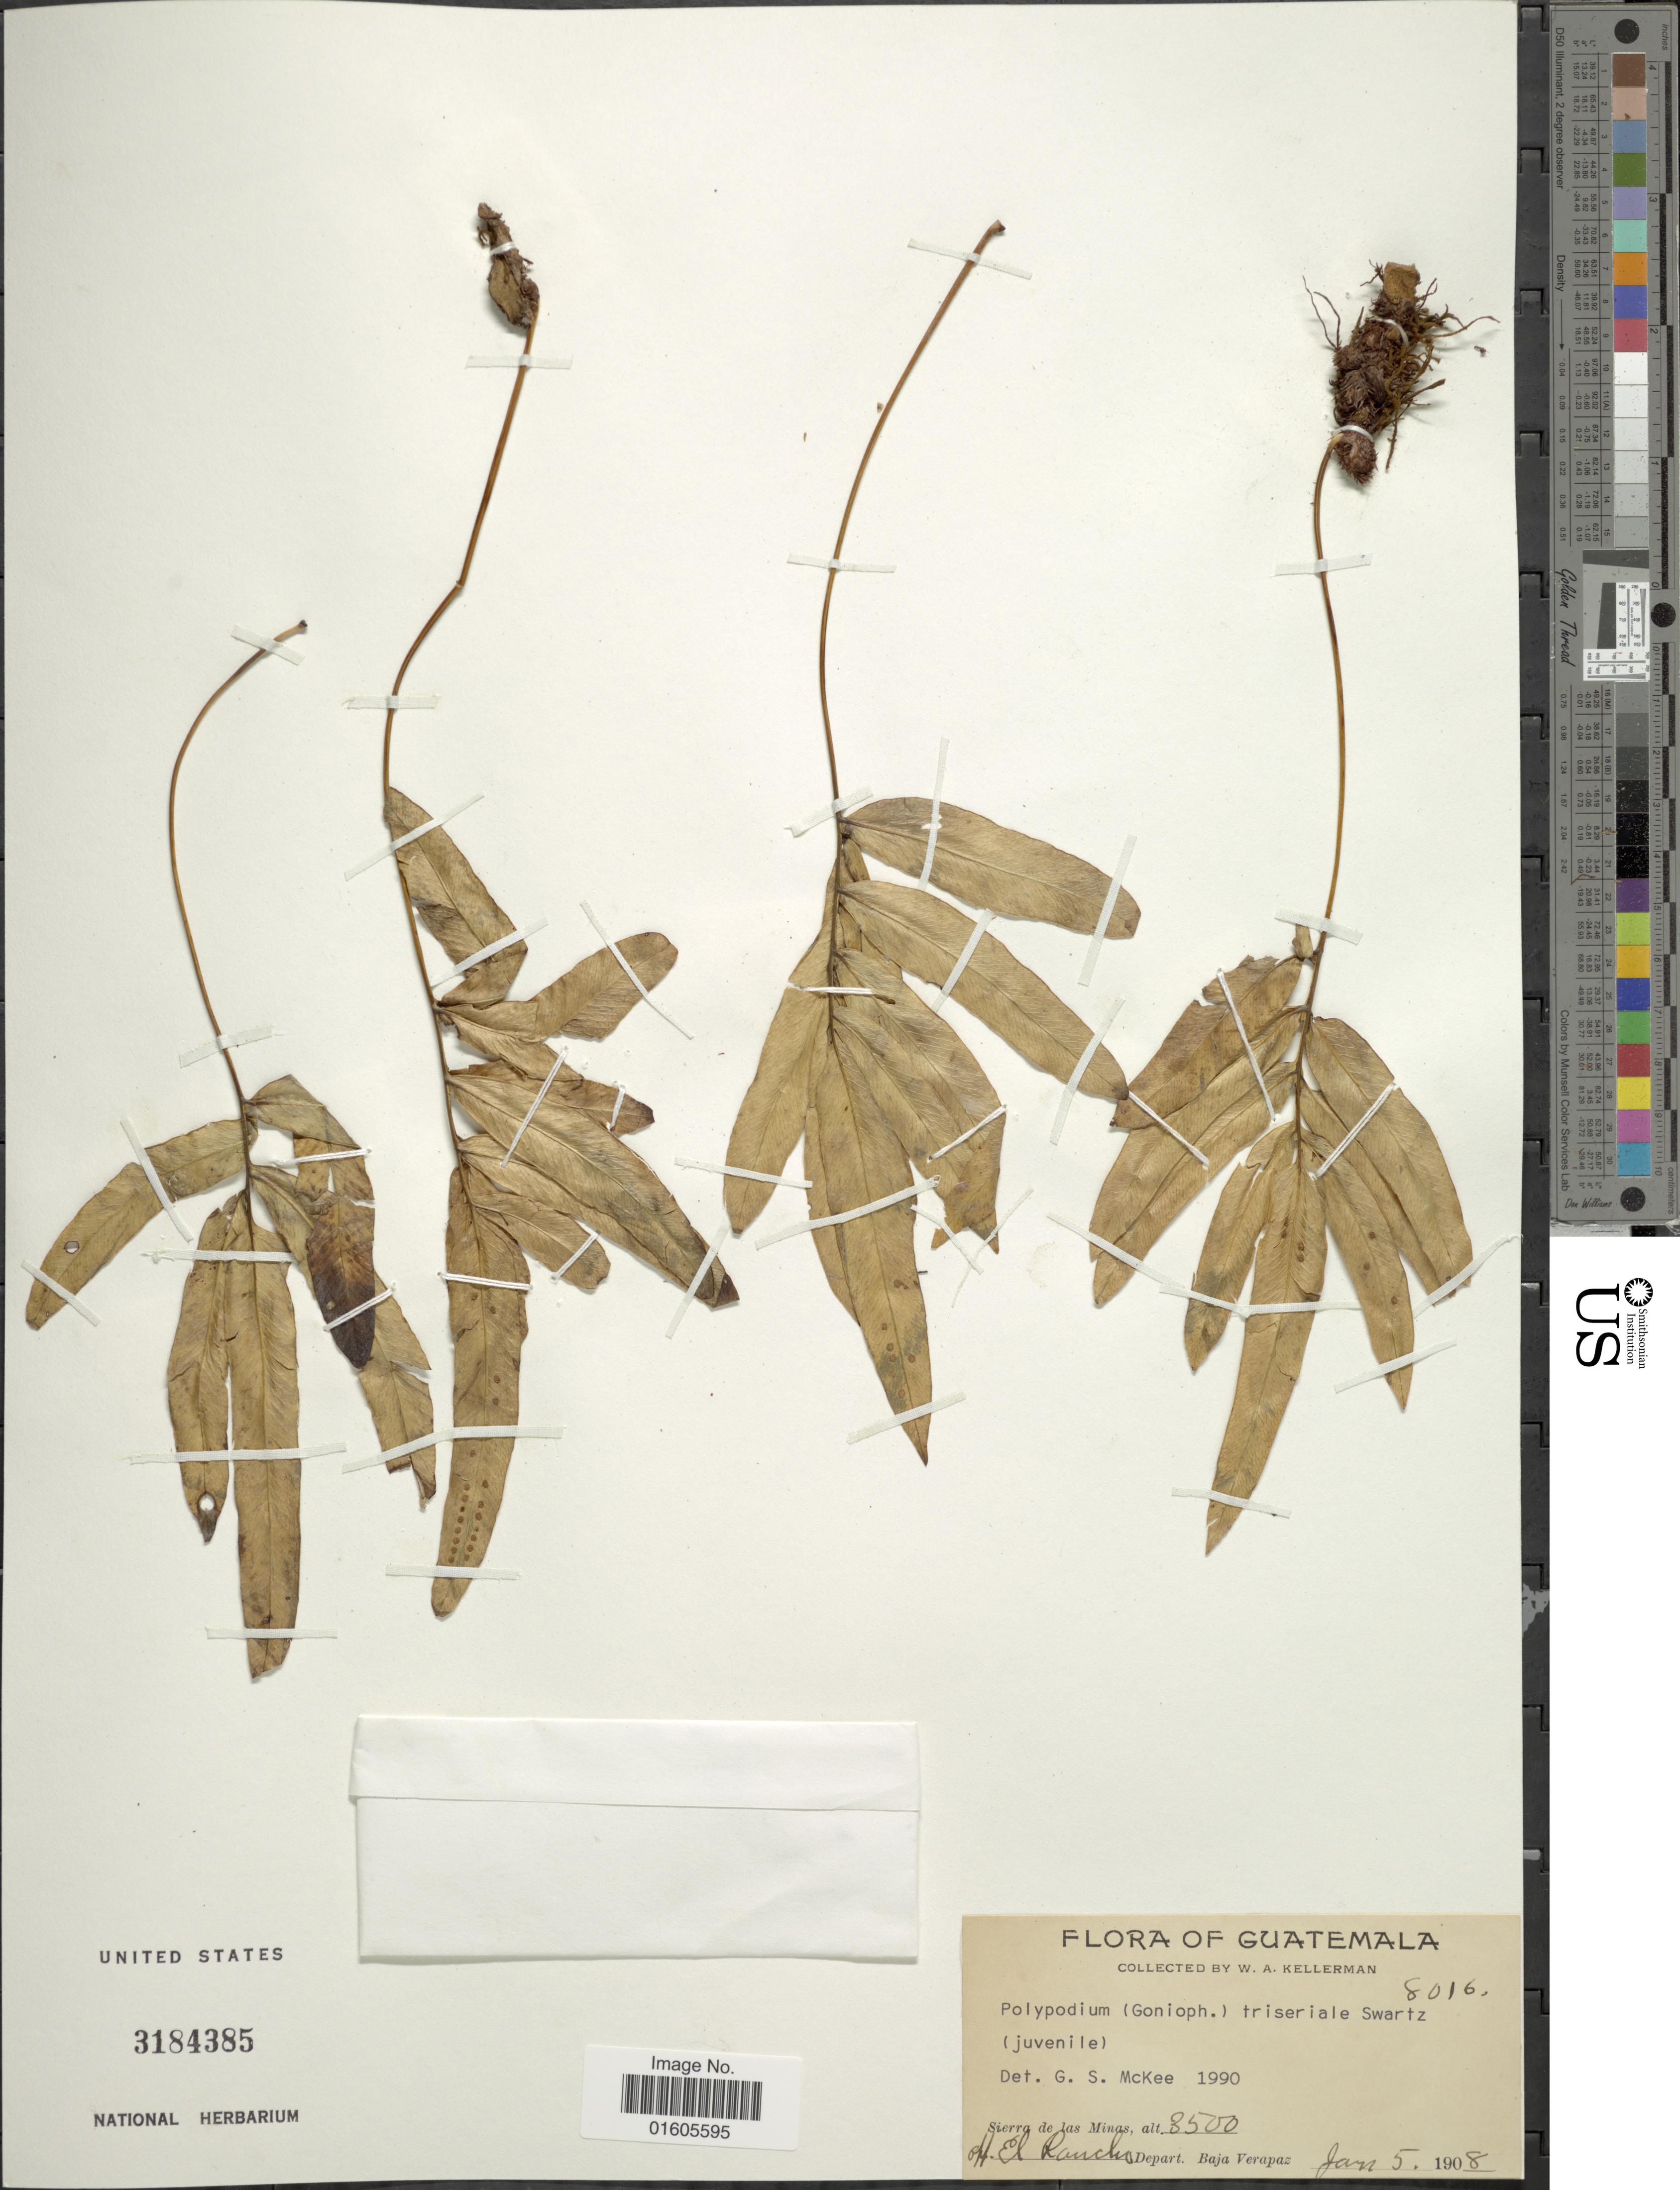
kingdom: Plantae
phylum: Tracheophyta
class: Polypodiopsida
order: Polypodiales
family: Polypodiaceae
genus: Serpocaulon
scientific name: Serpocaulon triseriale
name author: (Sw.) A.R. Sm.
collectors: W. Kellerman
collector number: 8016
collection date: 1908-01-05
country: Guatemala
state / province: Baja Verapaz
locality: Sierra de las Minas, opp El Rancgo, Depart Baja Verapaz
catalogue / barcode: US 3184385